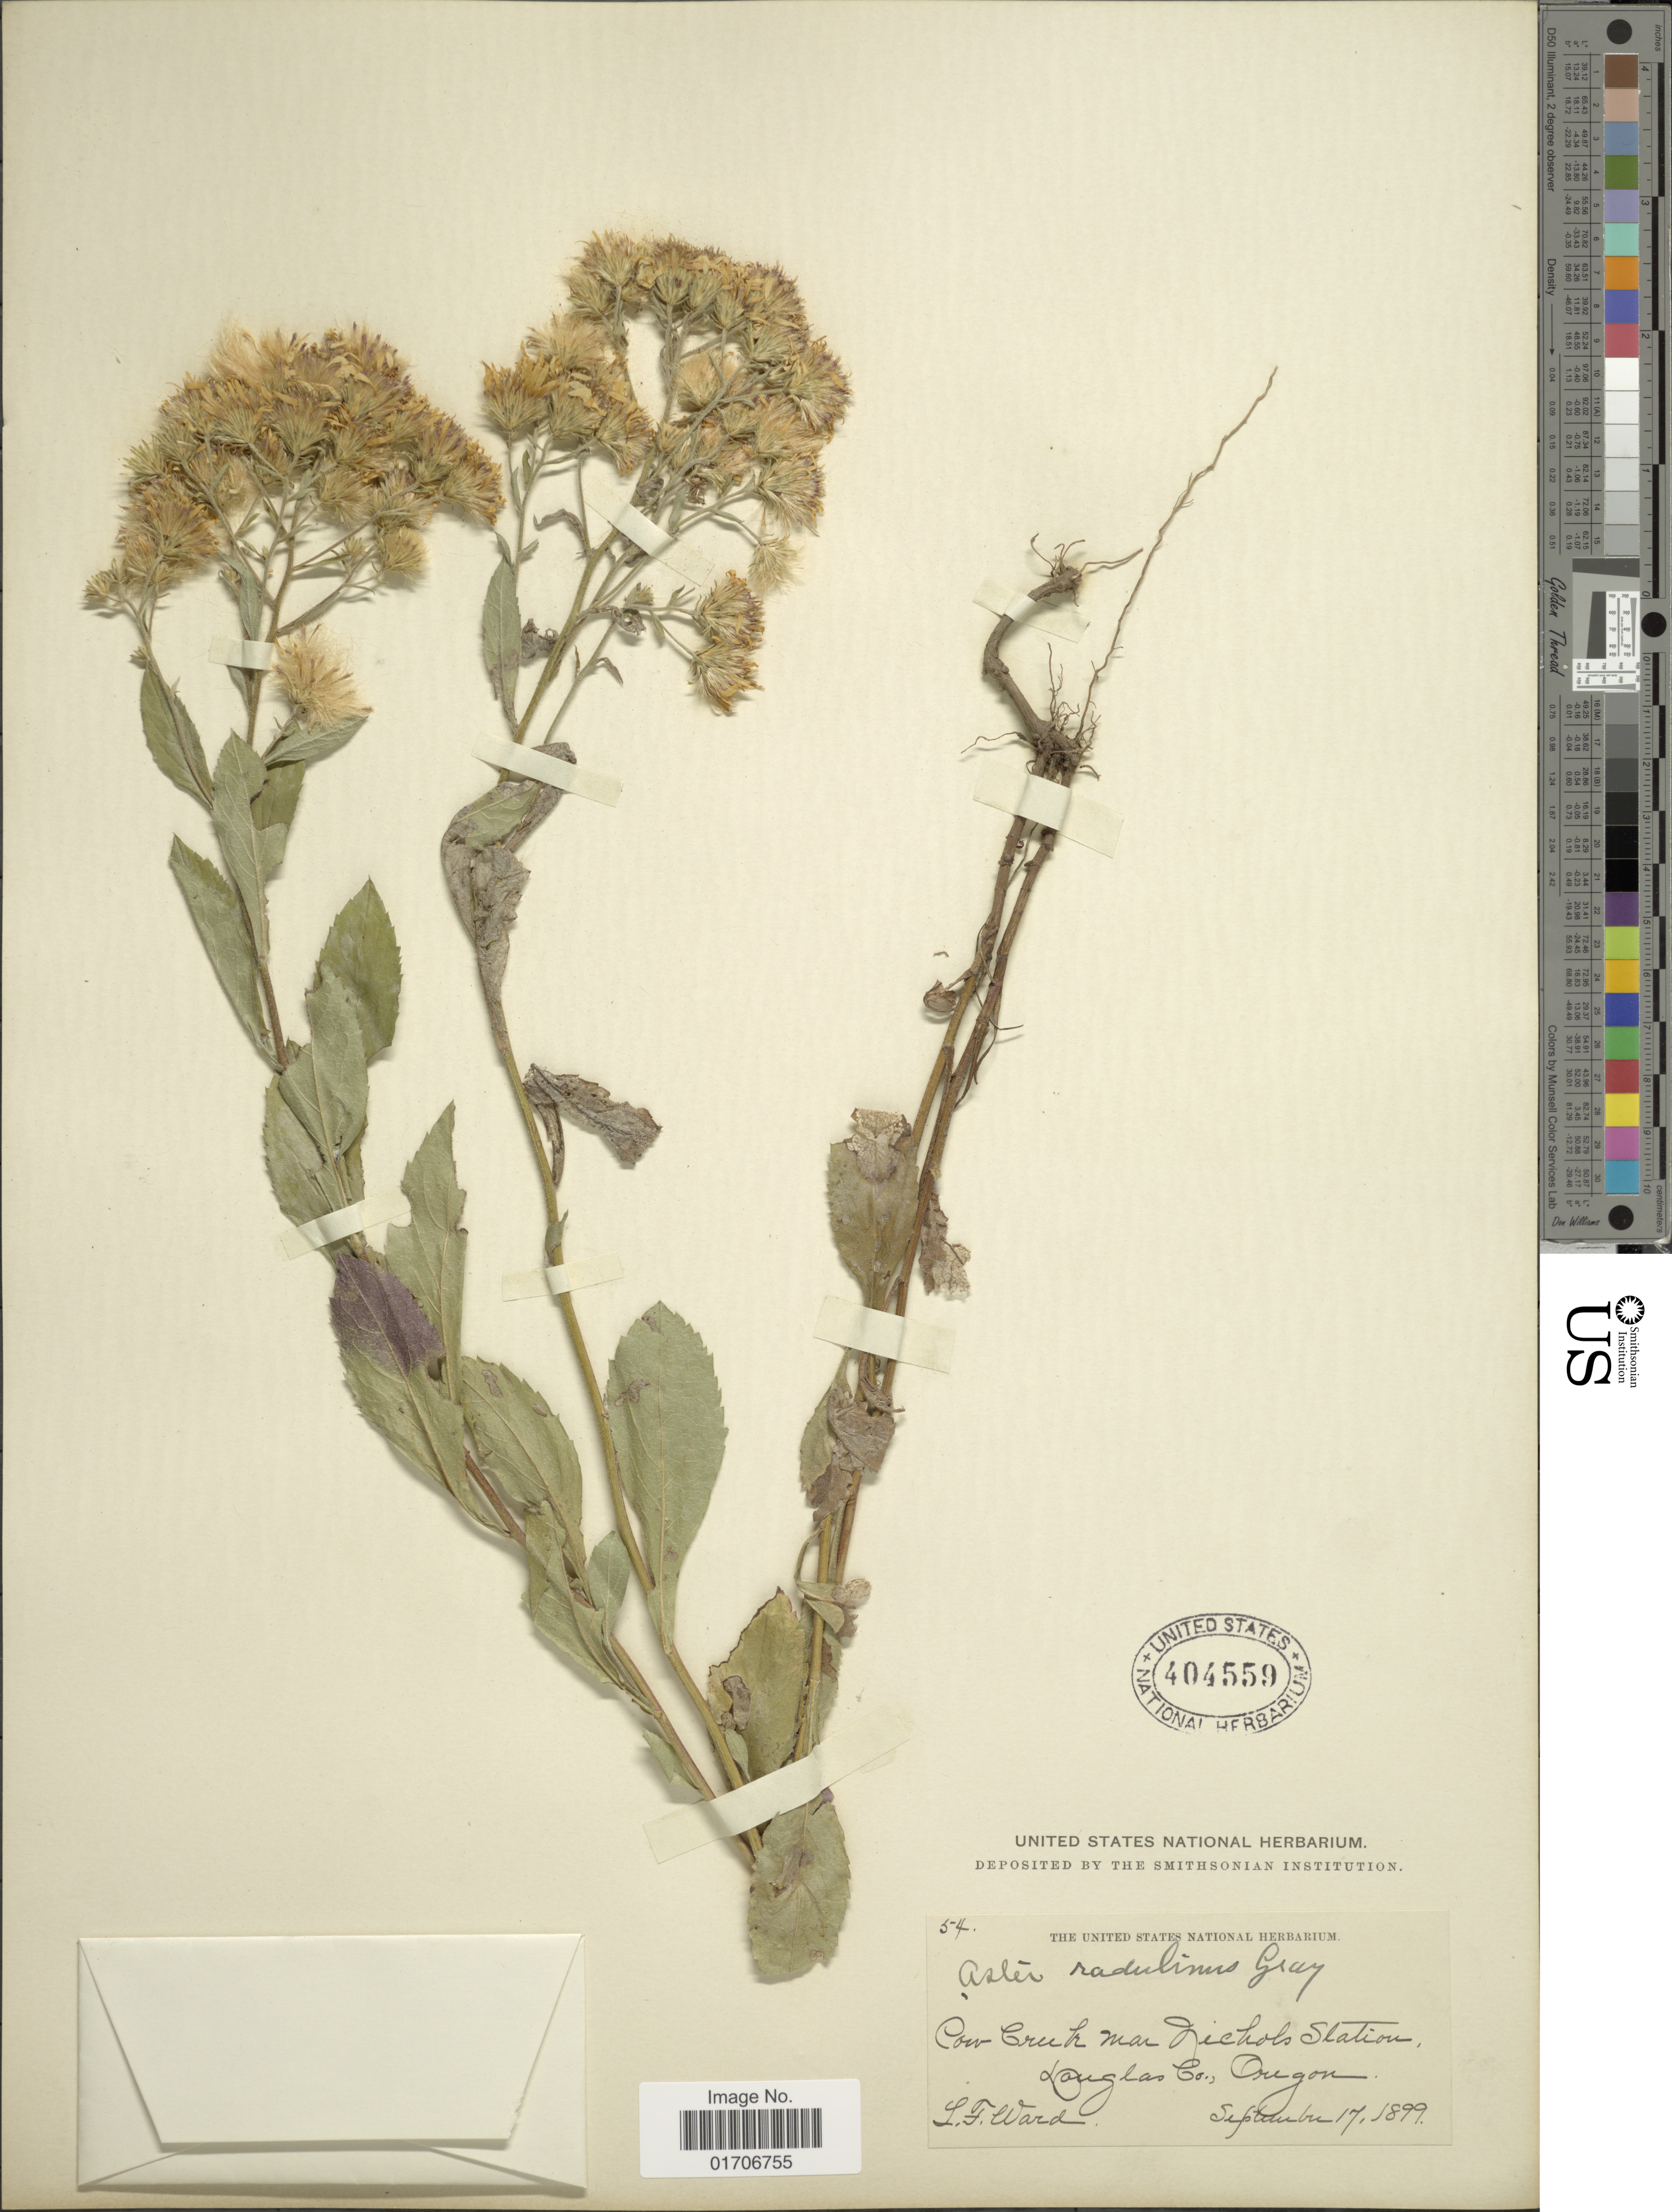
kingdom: Plantae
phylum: Tracheophyta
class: Magnoliopsida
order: Asterales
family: Asteraceae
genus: Eurybia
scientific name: Eurybia radulina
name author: (A. Gray) G.L. Nesom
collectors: L. Ward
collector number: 54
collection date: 1899-09-17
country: United States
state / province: Oregon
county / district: Douglas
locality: Cow Creek Mar Nichols Station. Douglas Co., Oregon.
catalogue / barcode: US 404559